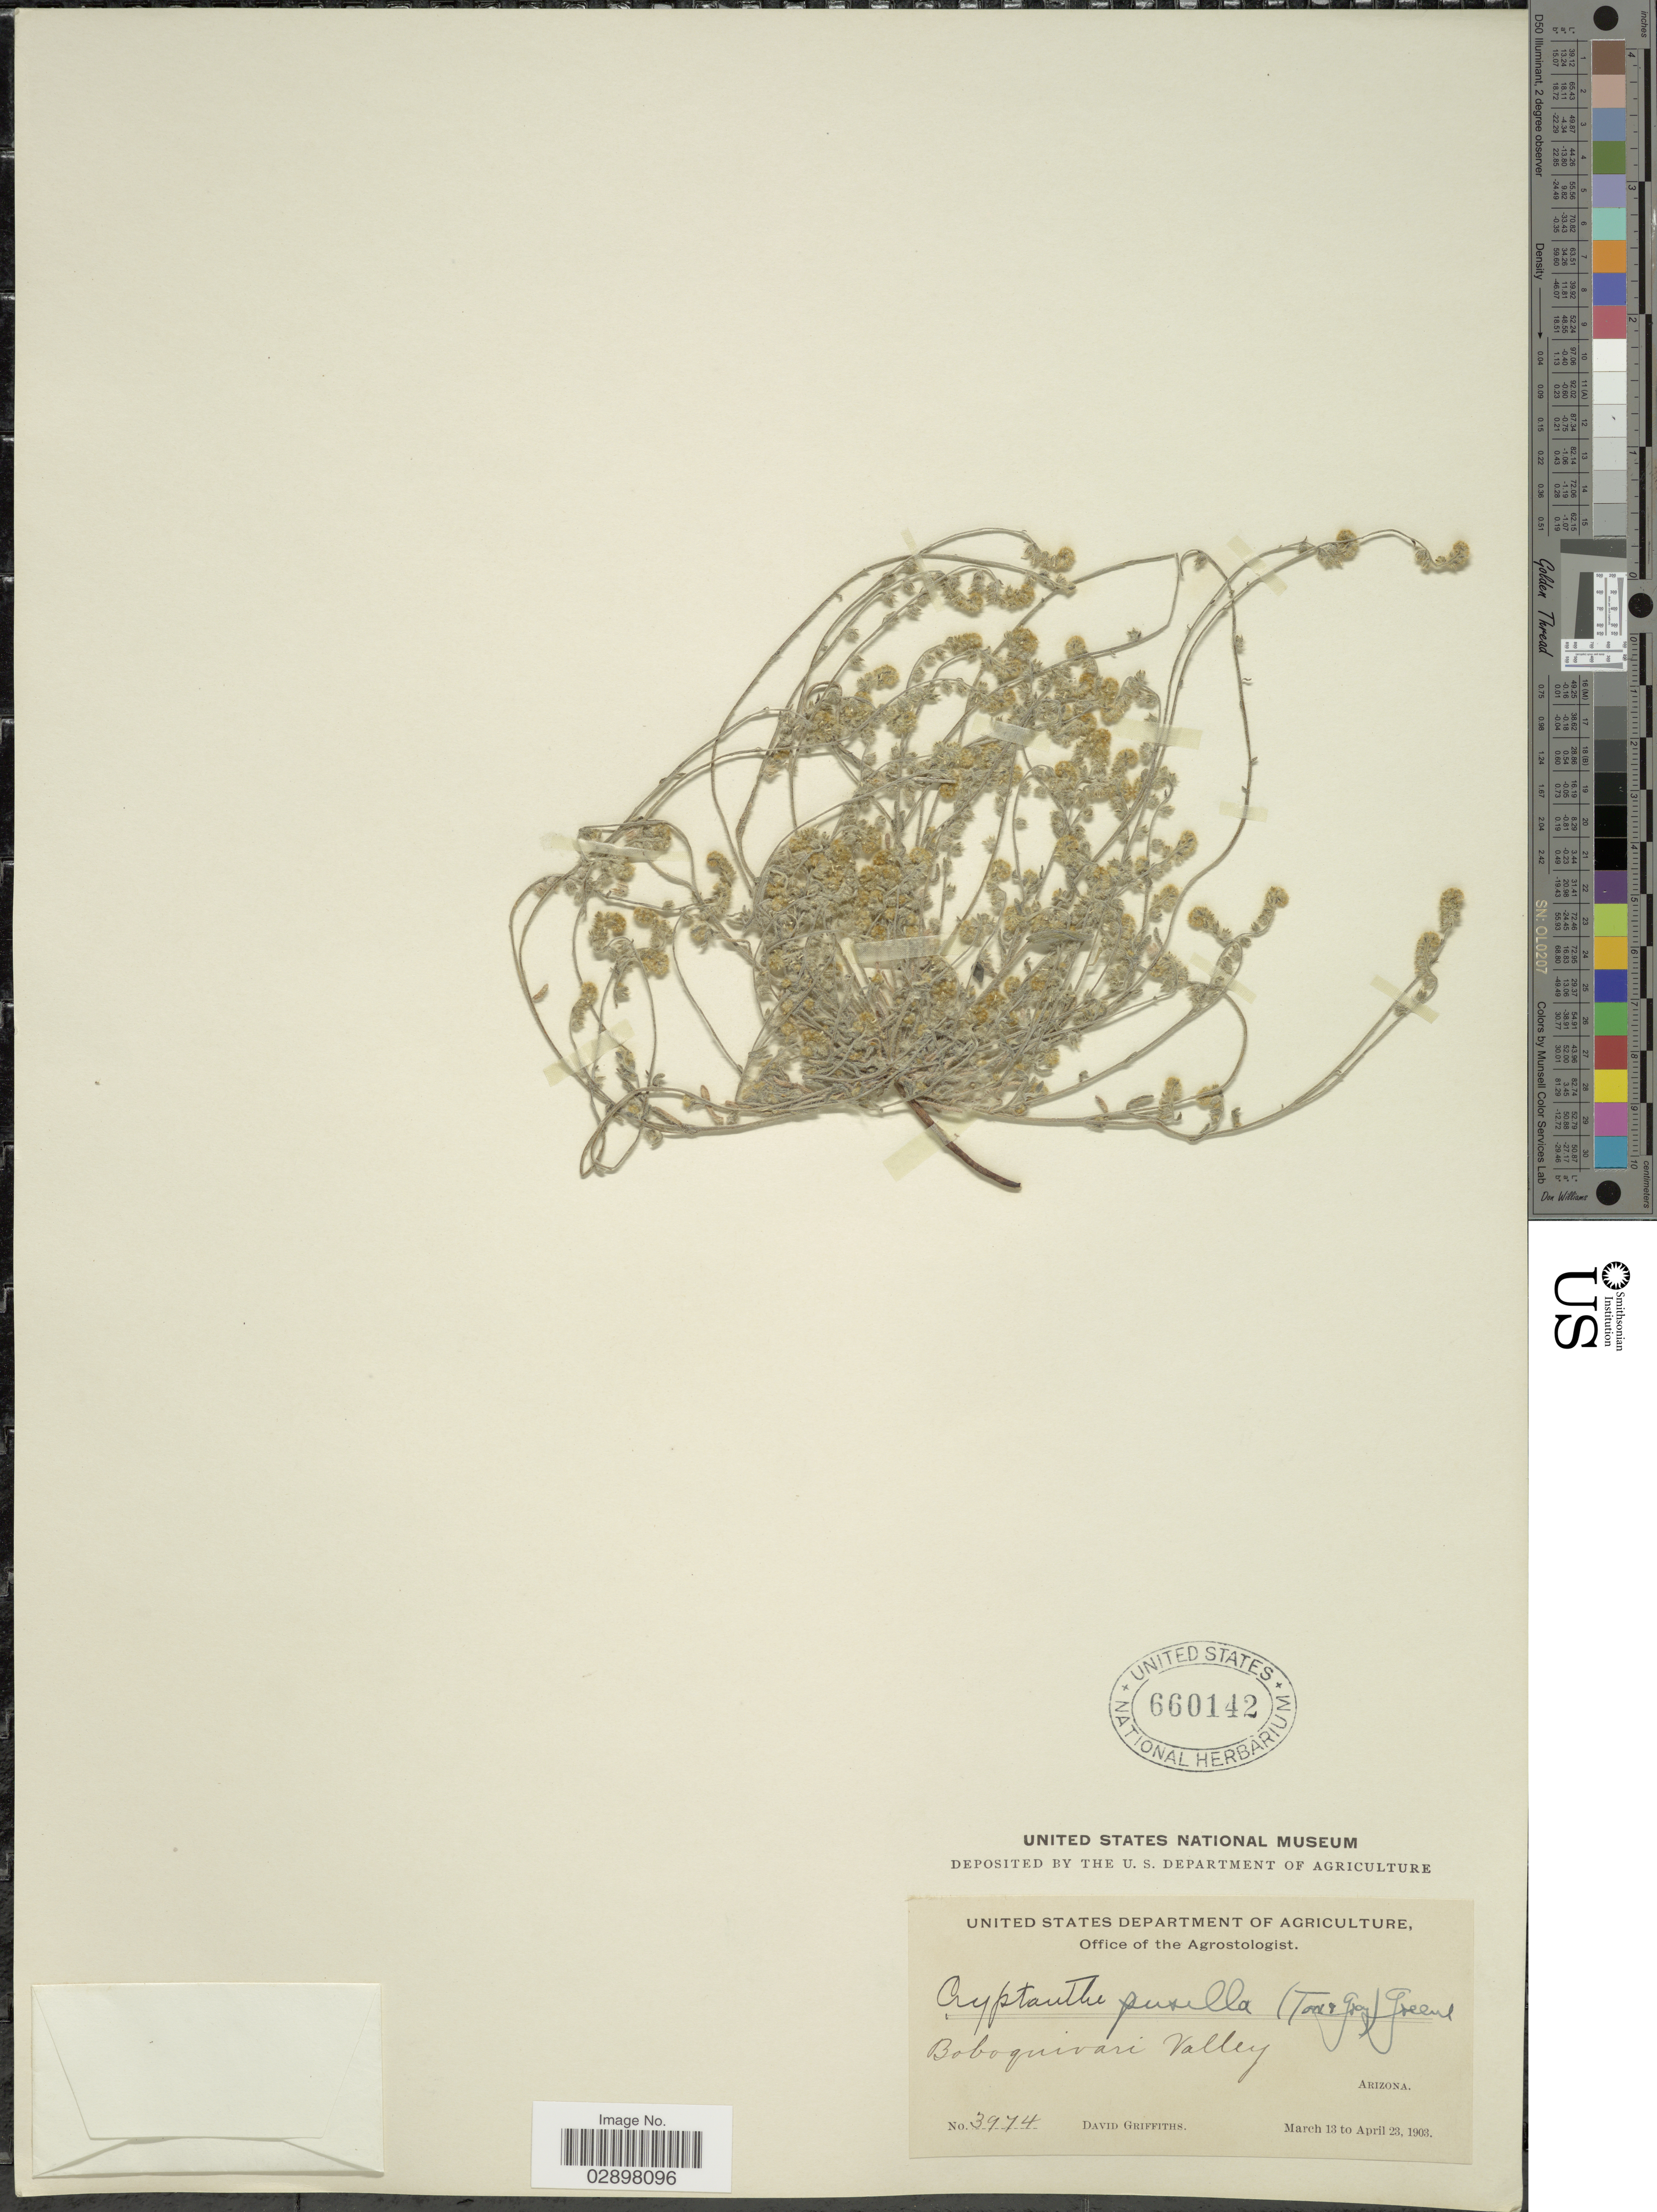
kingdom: Plantae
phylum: Tracheophyta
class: Magnoliopsida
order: Boraginales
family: Boraginaceae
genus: Cryptantha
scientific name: Cryptantha pusilla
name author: (Torr. & A. Gray) Greene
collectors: D. Griffiths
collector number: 3974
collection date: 1903-03-13/1903-04-23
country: United States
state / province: Arizona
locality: Baboquivari Valley.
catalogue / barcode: US 660142